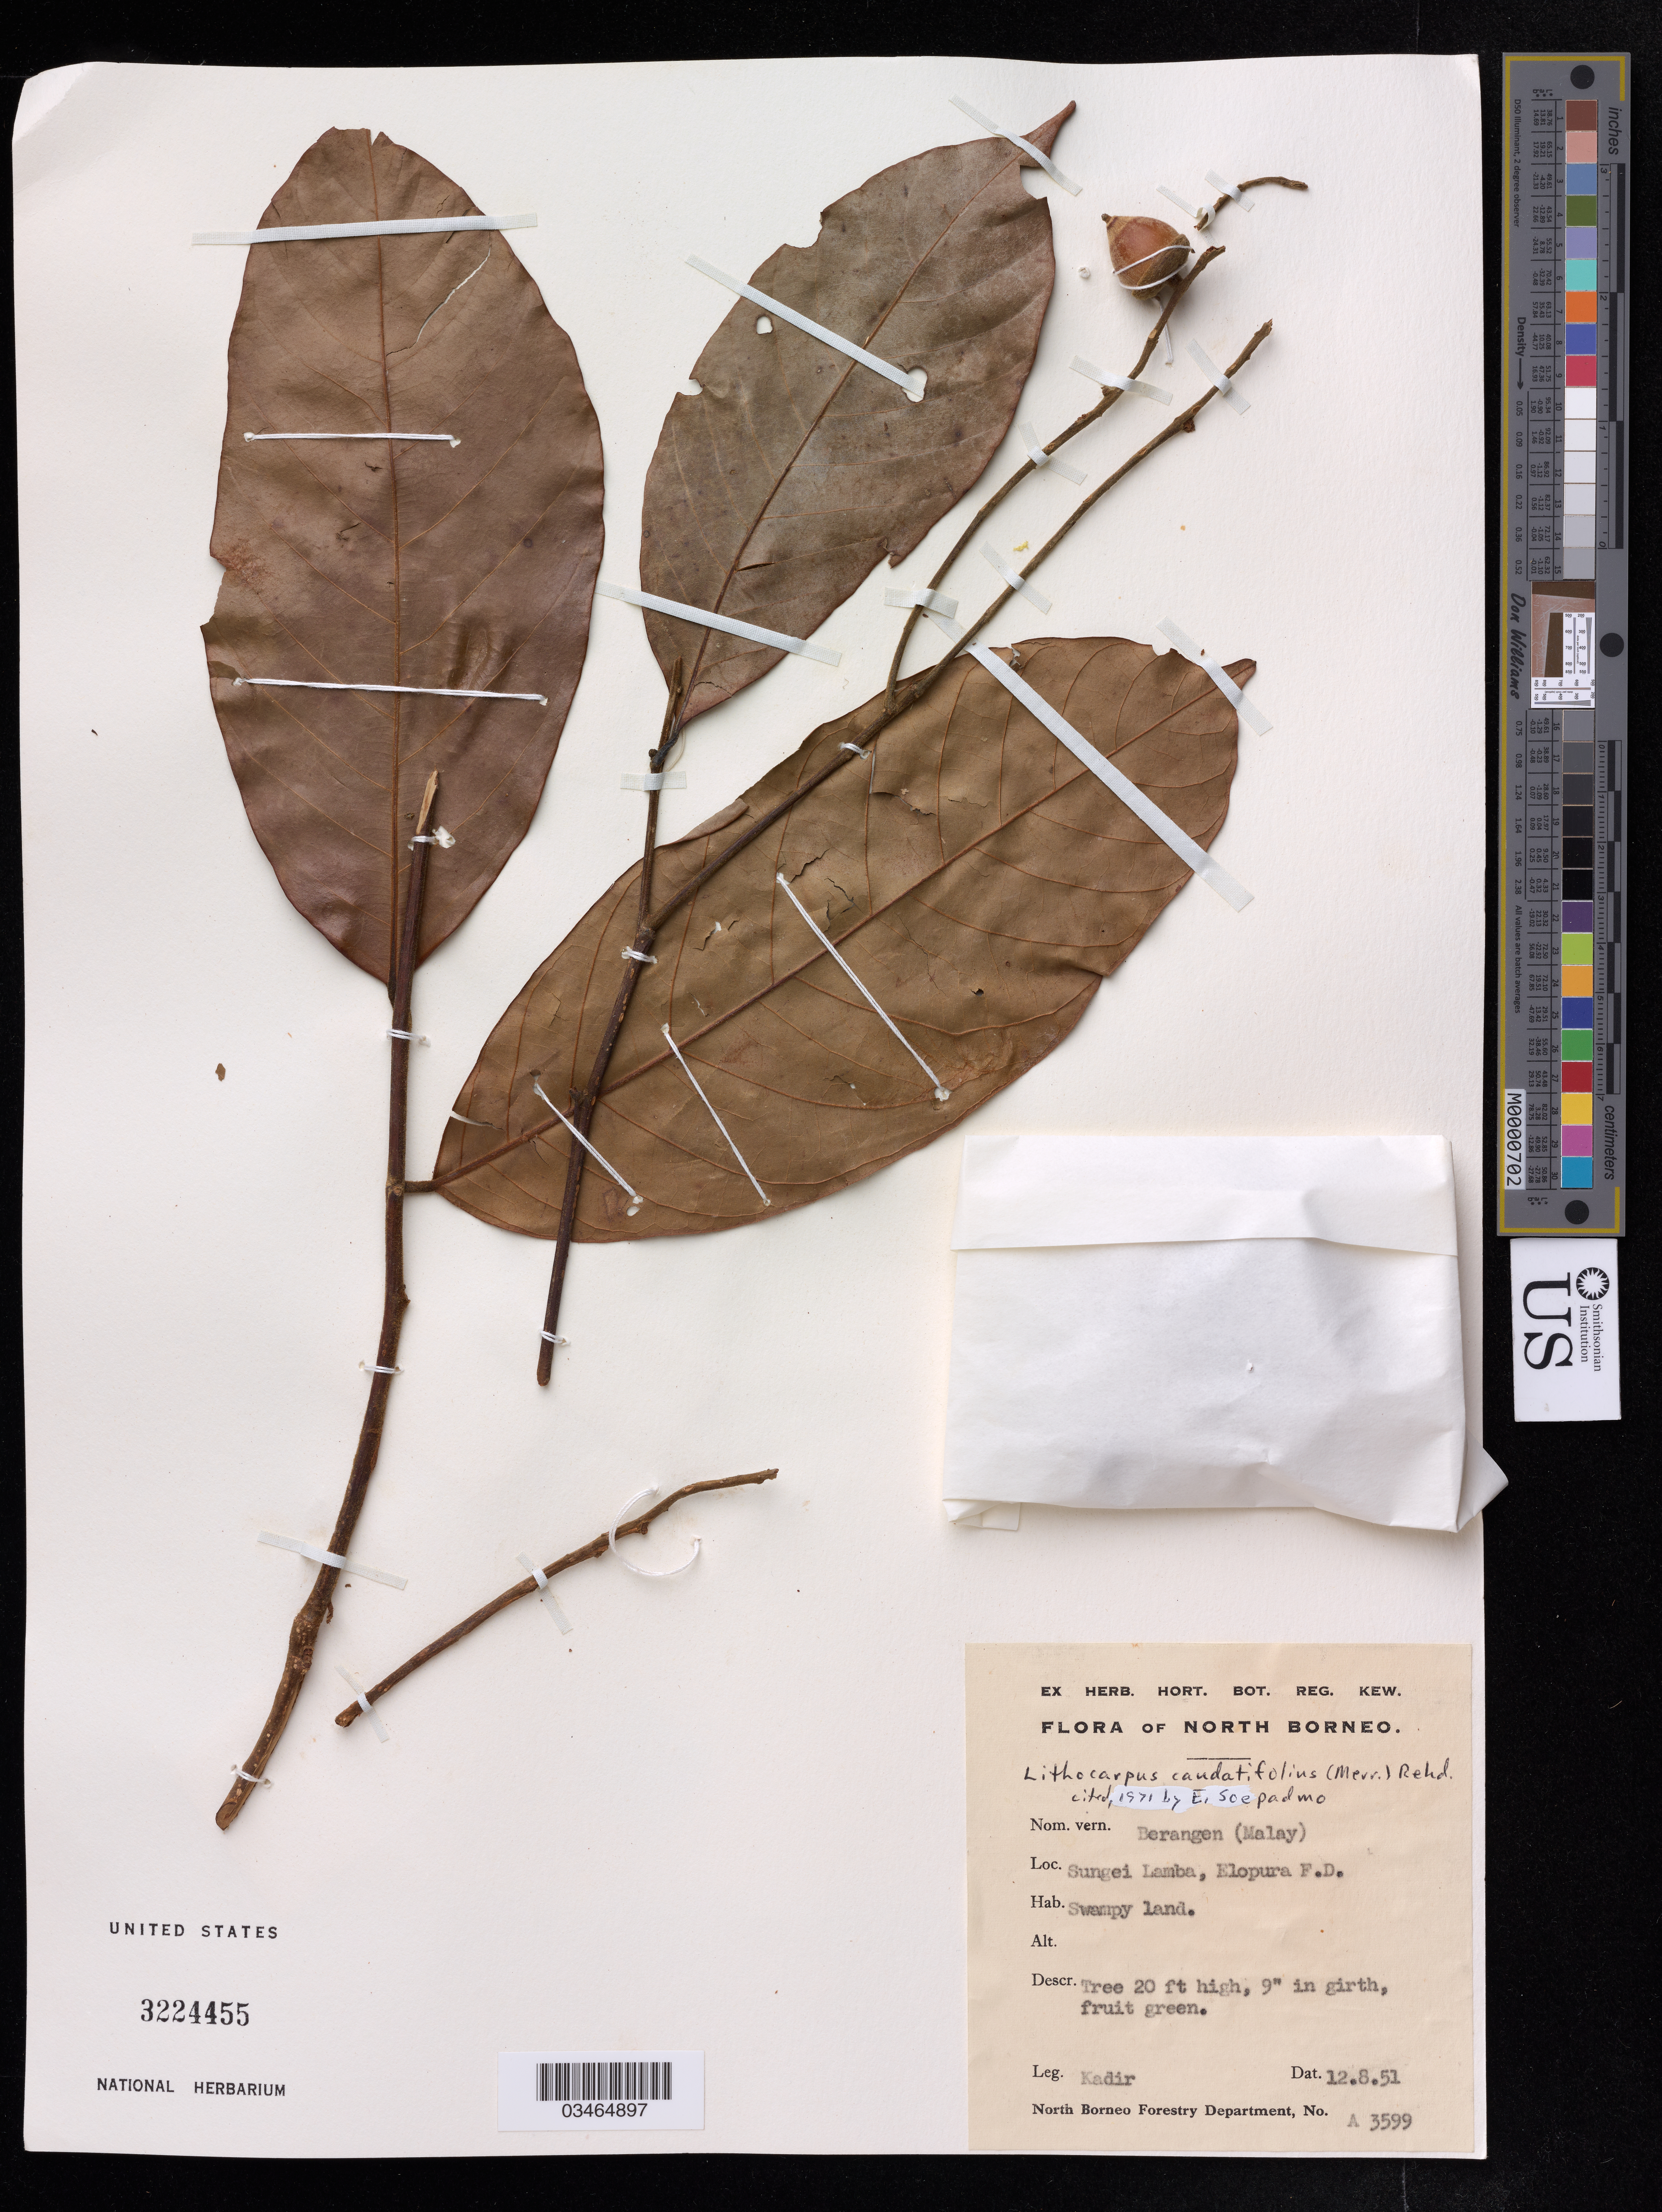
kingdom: Plantae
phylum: Tracheophyta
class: Magnoliopsida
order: Fagales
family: Fagaceae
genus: Lithocarpus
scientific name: Lithocarpus caudatifolius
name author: (Merr.) Rehder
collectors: -. Kadir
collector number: A3599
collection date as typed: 12 Aug 51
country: Malaysia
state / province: Sabah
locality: North Borneo. Lungei Lamba, Elopura F.D.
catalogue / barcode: US 3224455